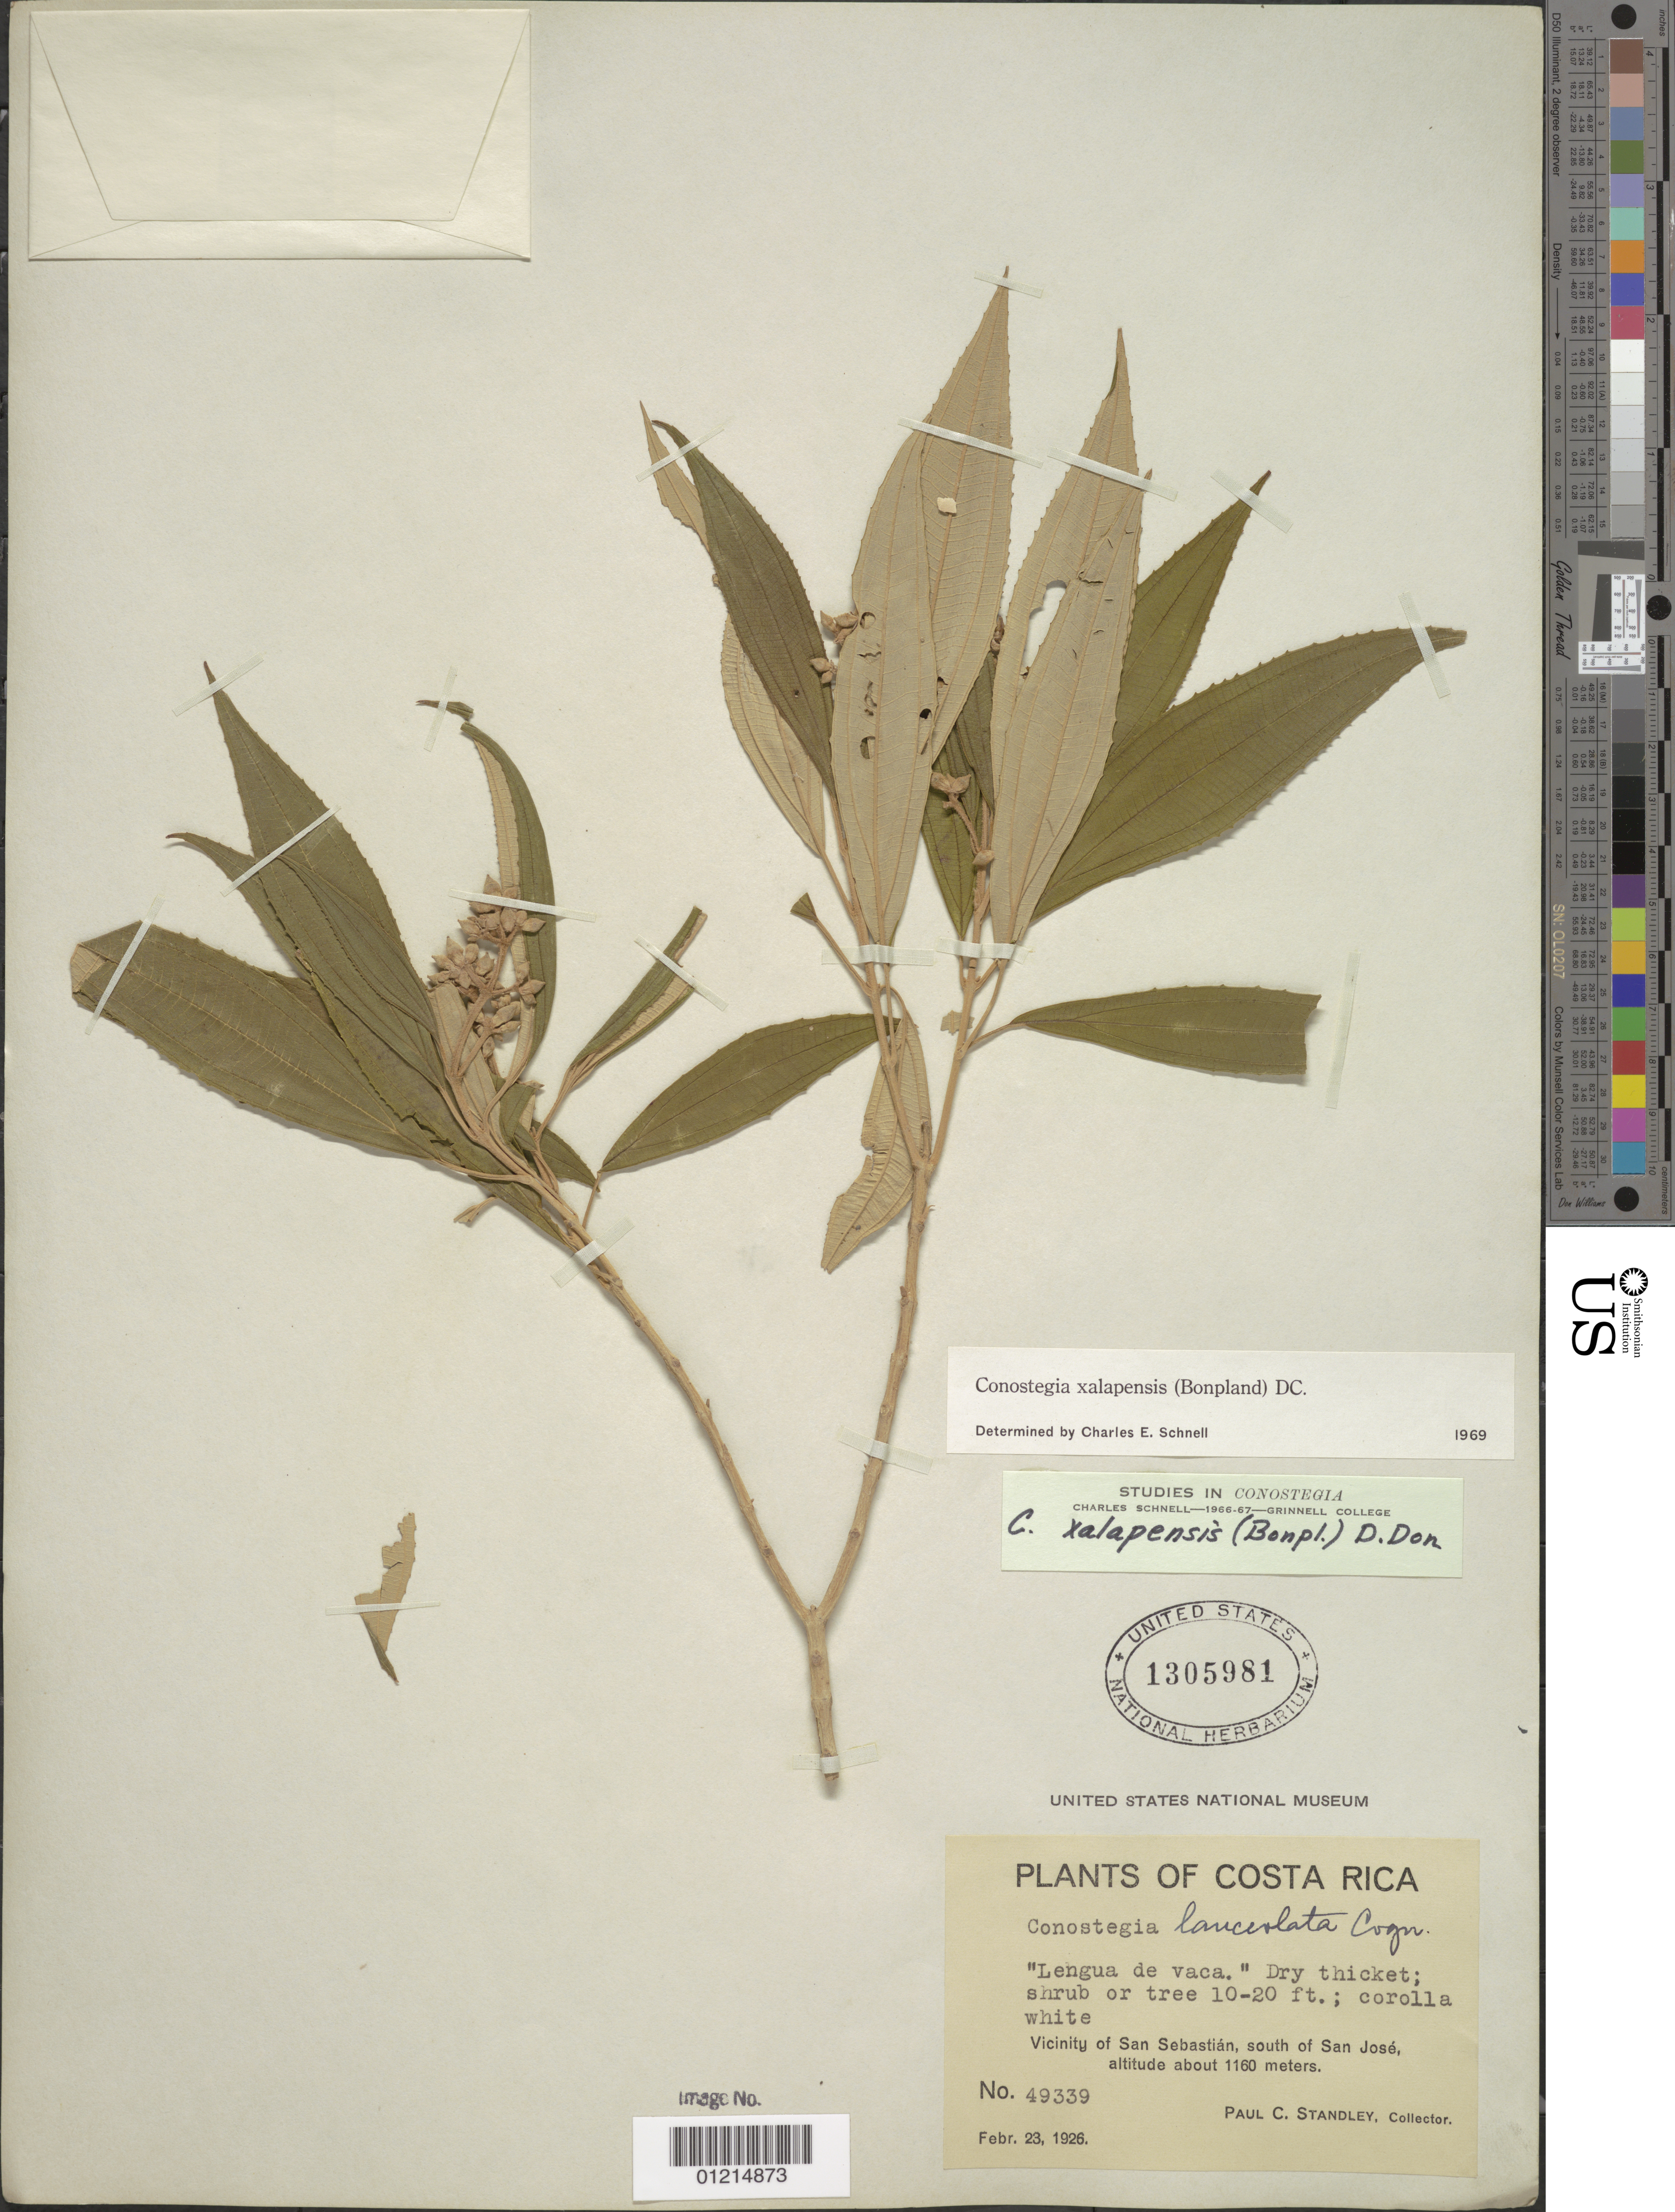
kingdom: Plantae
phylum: Tracheophyta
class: Magnoliopsida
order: Myrtales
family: Melastomataceae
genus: Conostegia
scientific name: Conostegia quadrangularis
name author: Schltdl. ex Steud.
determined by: Schnell, C. E.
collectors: P. C. Standley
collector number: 49339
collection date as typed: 23 Feb 1926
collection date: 1926-02-23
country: Costa Rica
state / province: San José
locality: Vicinity of San Sebastián.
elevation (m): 1160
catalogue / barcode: US 1305981